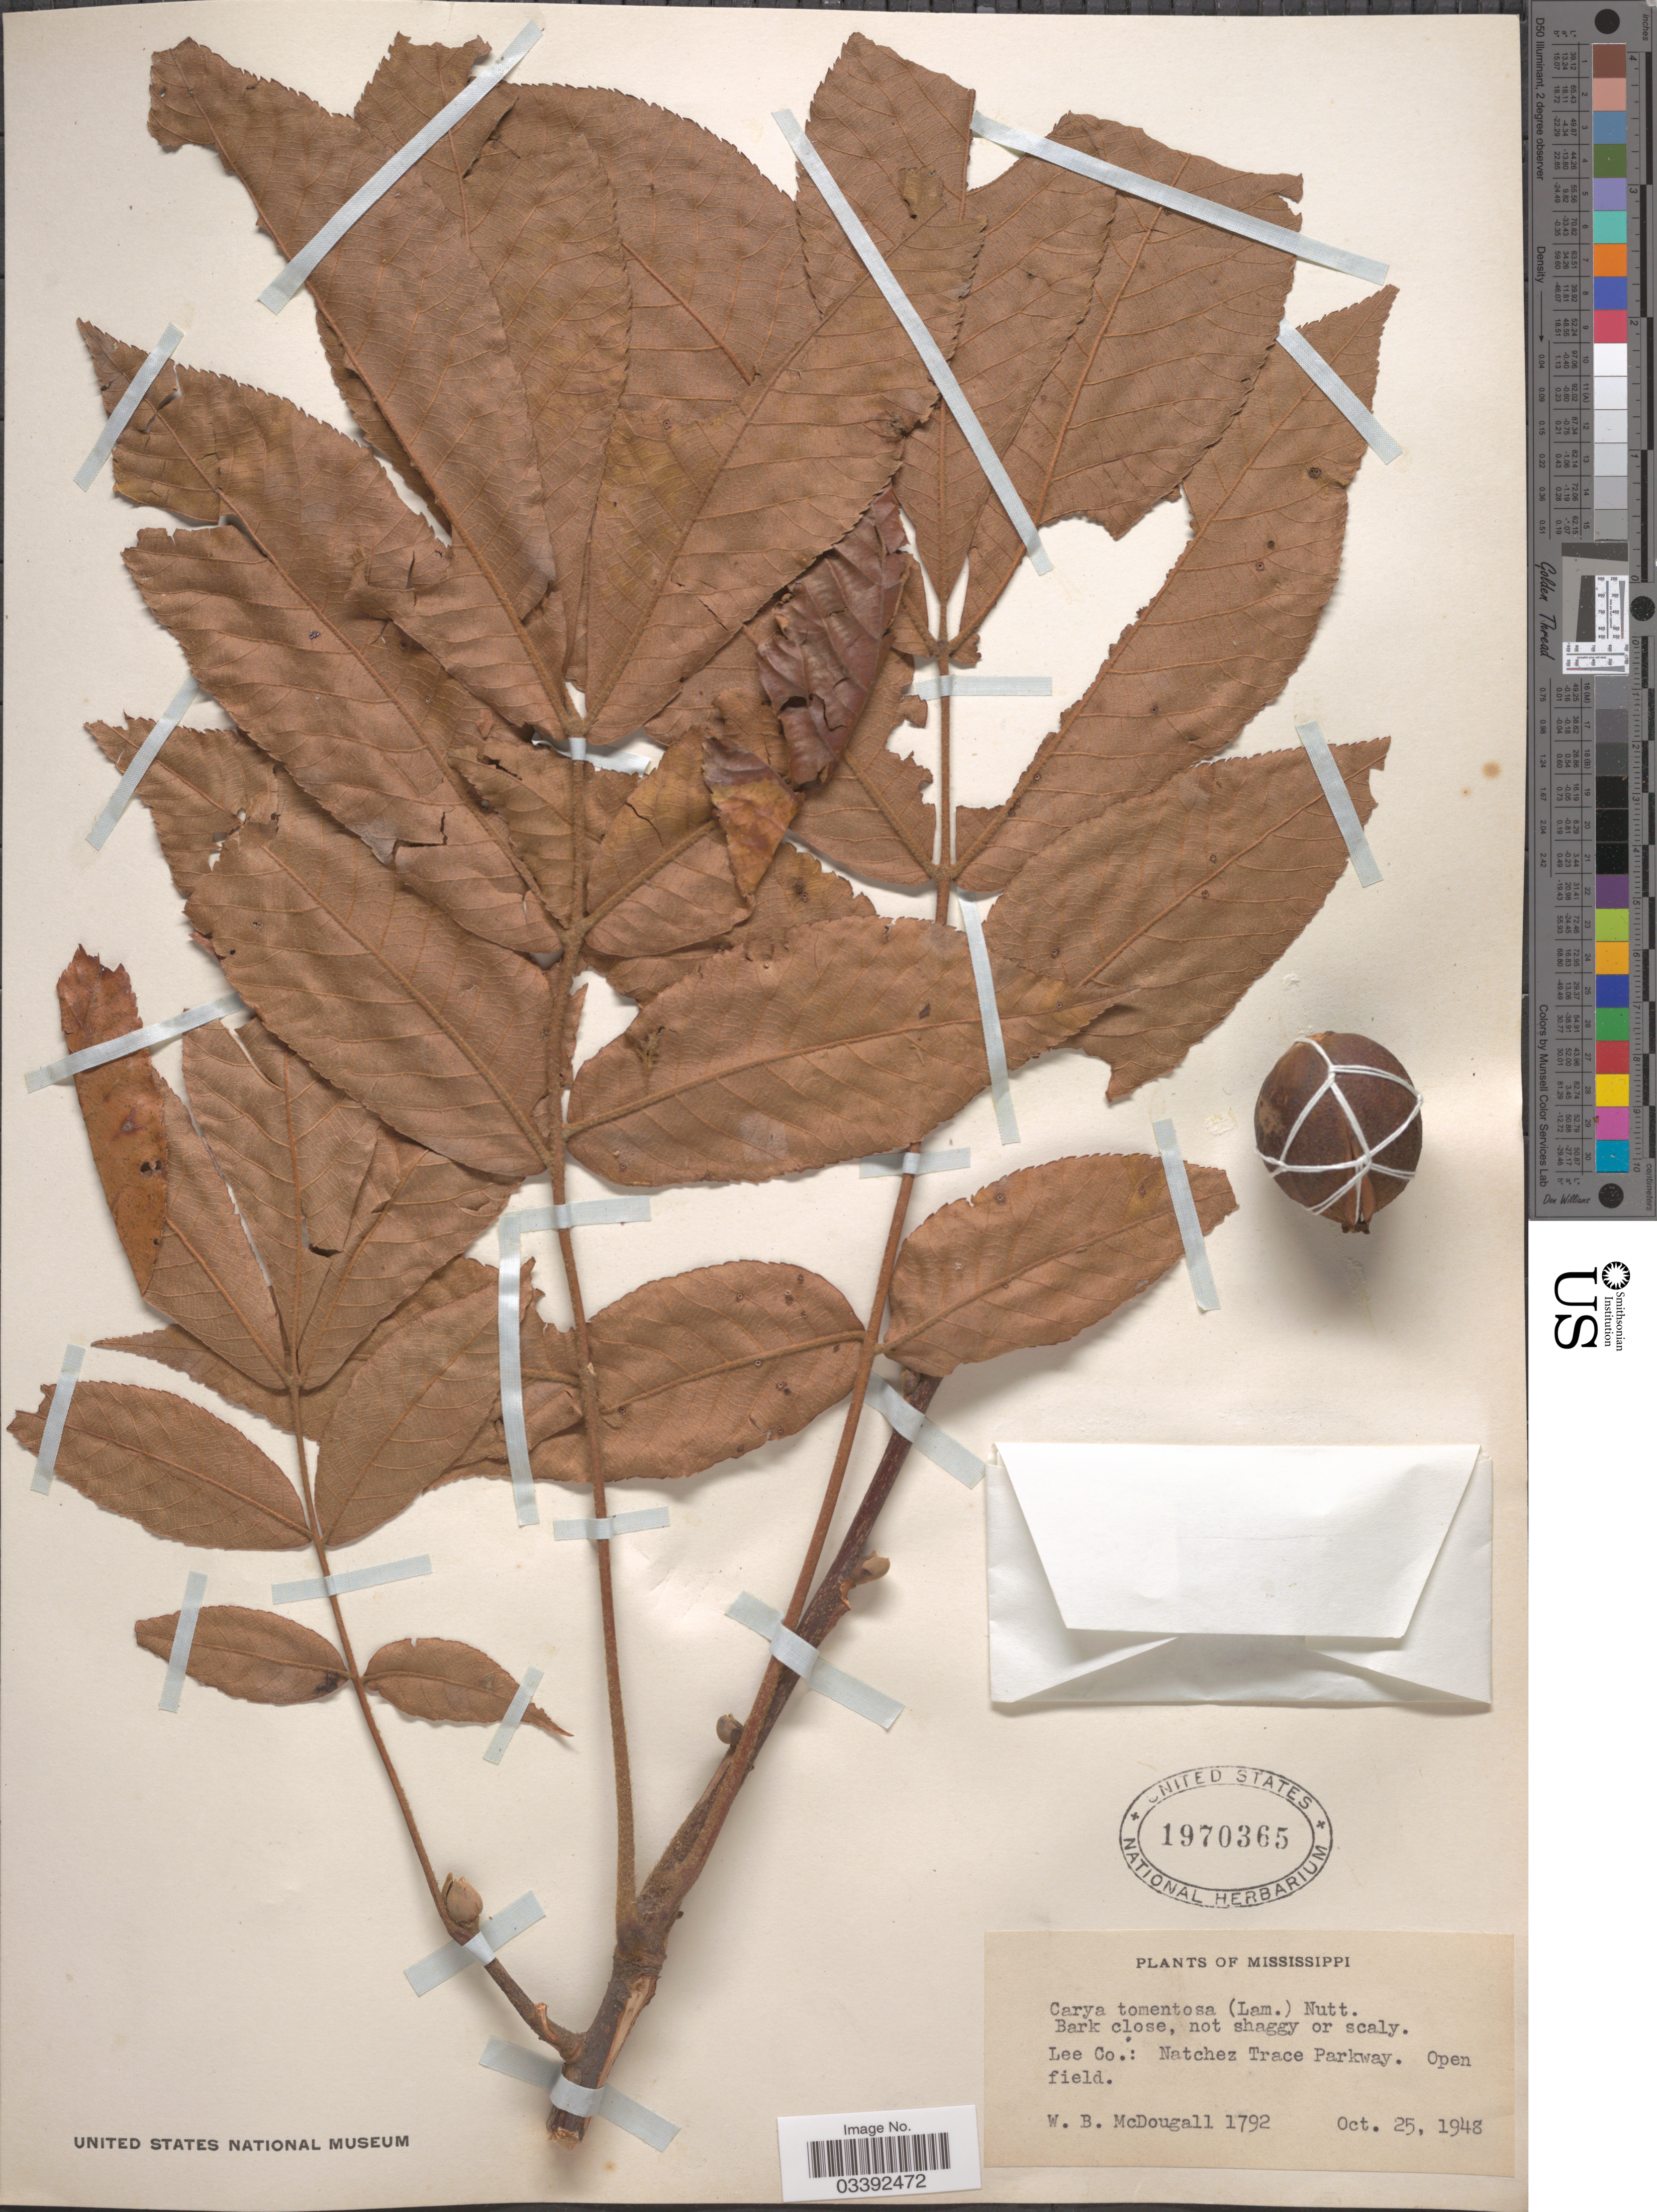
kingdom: Plantae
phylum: Tracheophyta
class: Magnoliopsida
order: Fagales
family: Juglandaceae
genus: Carya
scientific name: Carya tomentosa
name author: (Lam.) Nutt.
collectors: W. B. McDougall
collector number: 1792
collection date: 1948-10-25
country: United States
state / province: Mississippi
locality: Lee Co.: Natchez Trace Parkway. Open field.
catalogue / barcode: US 1970365